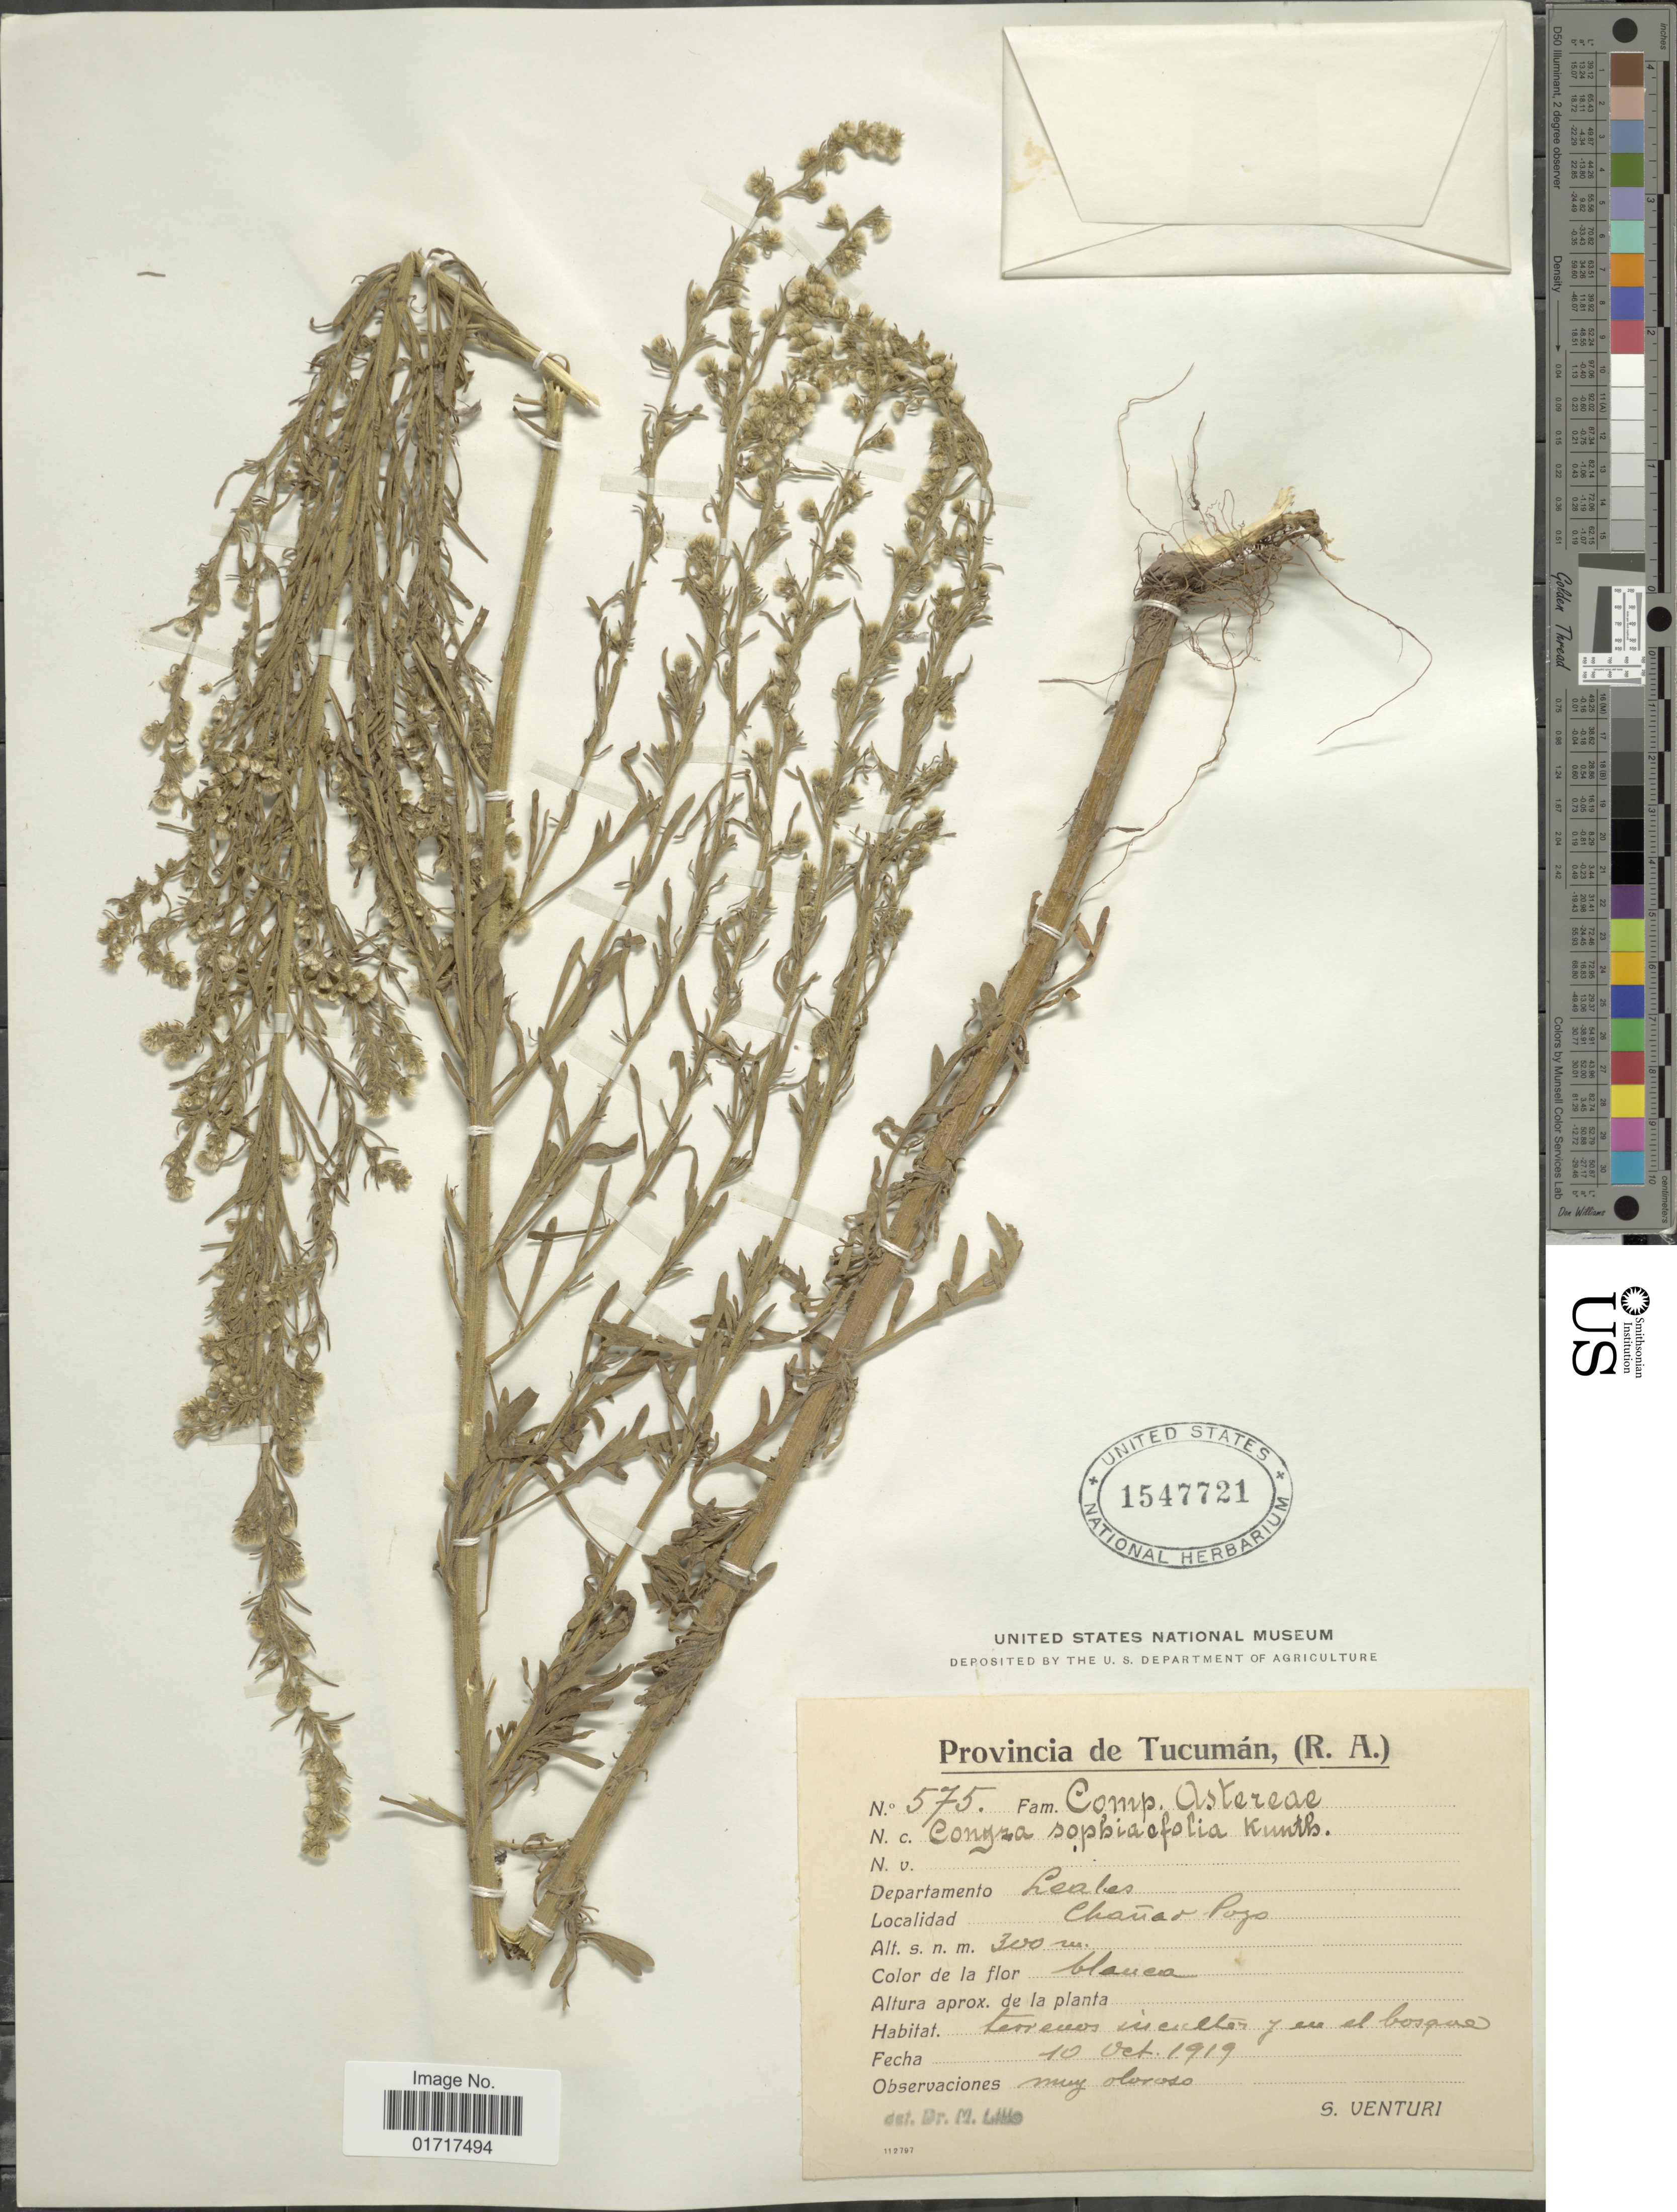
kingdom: Plantae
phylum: Tracheophyta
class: Magnoliopsida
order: Asterales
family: Asteraceae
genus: Conyza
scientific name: Conyza sophiaefolia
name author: Kunth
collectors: S. Venturi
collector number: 575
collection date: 1919-10-10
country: Argentina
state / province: Tucumán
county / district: Leales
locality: Chañar Pozo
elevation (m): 300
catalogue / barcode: US 1547721